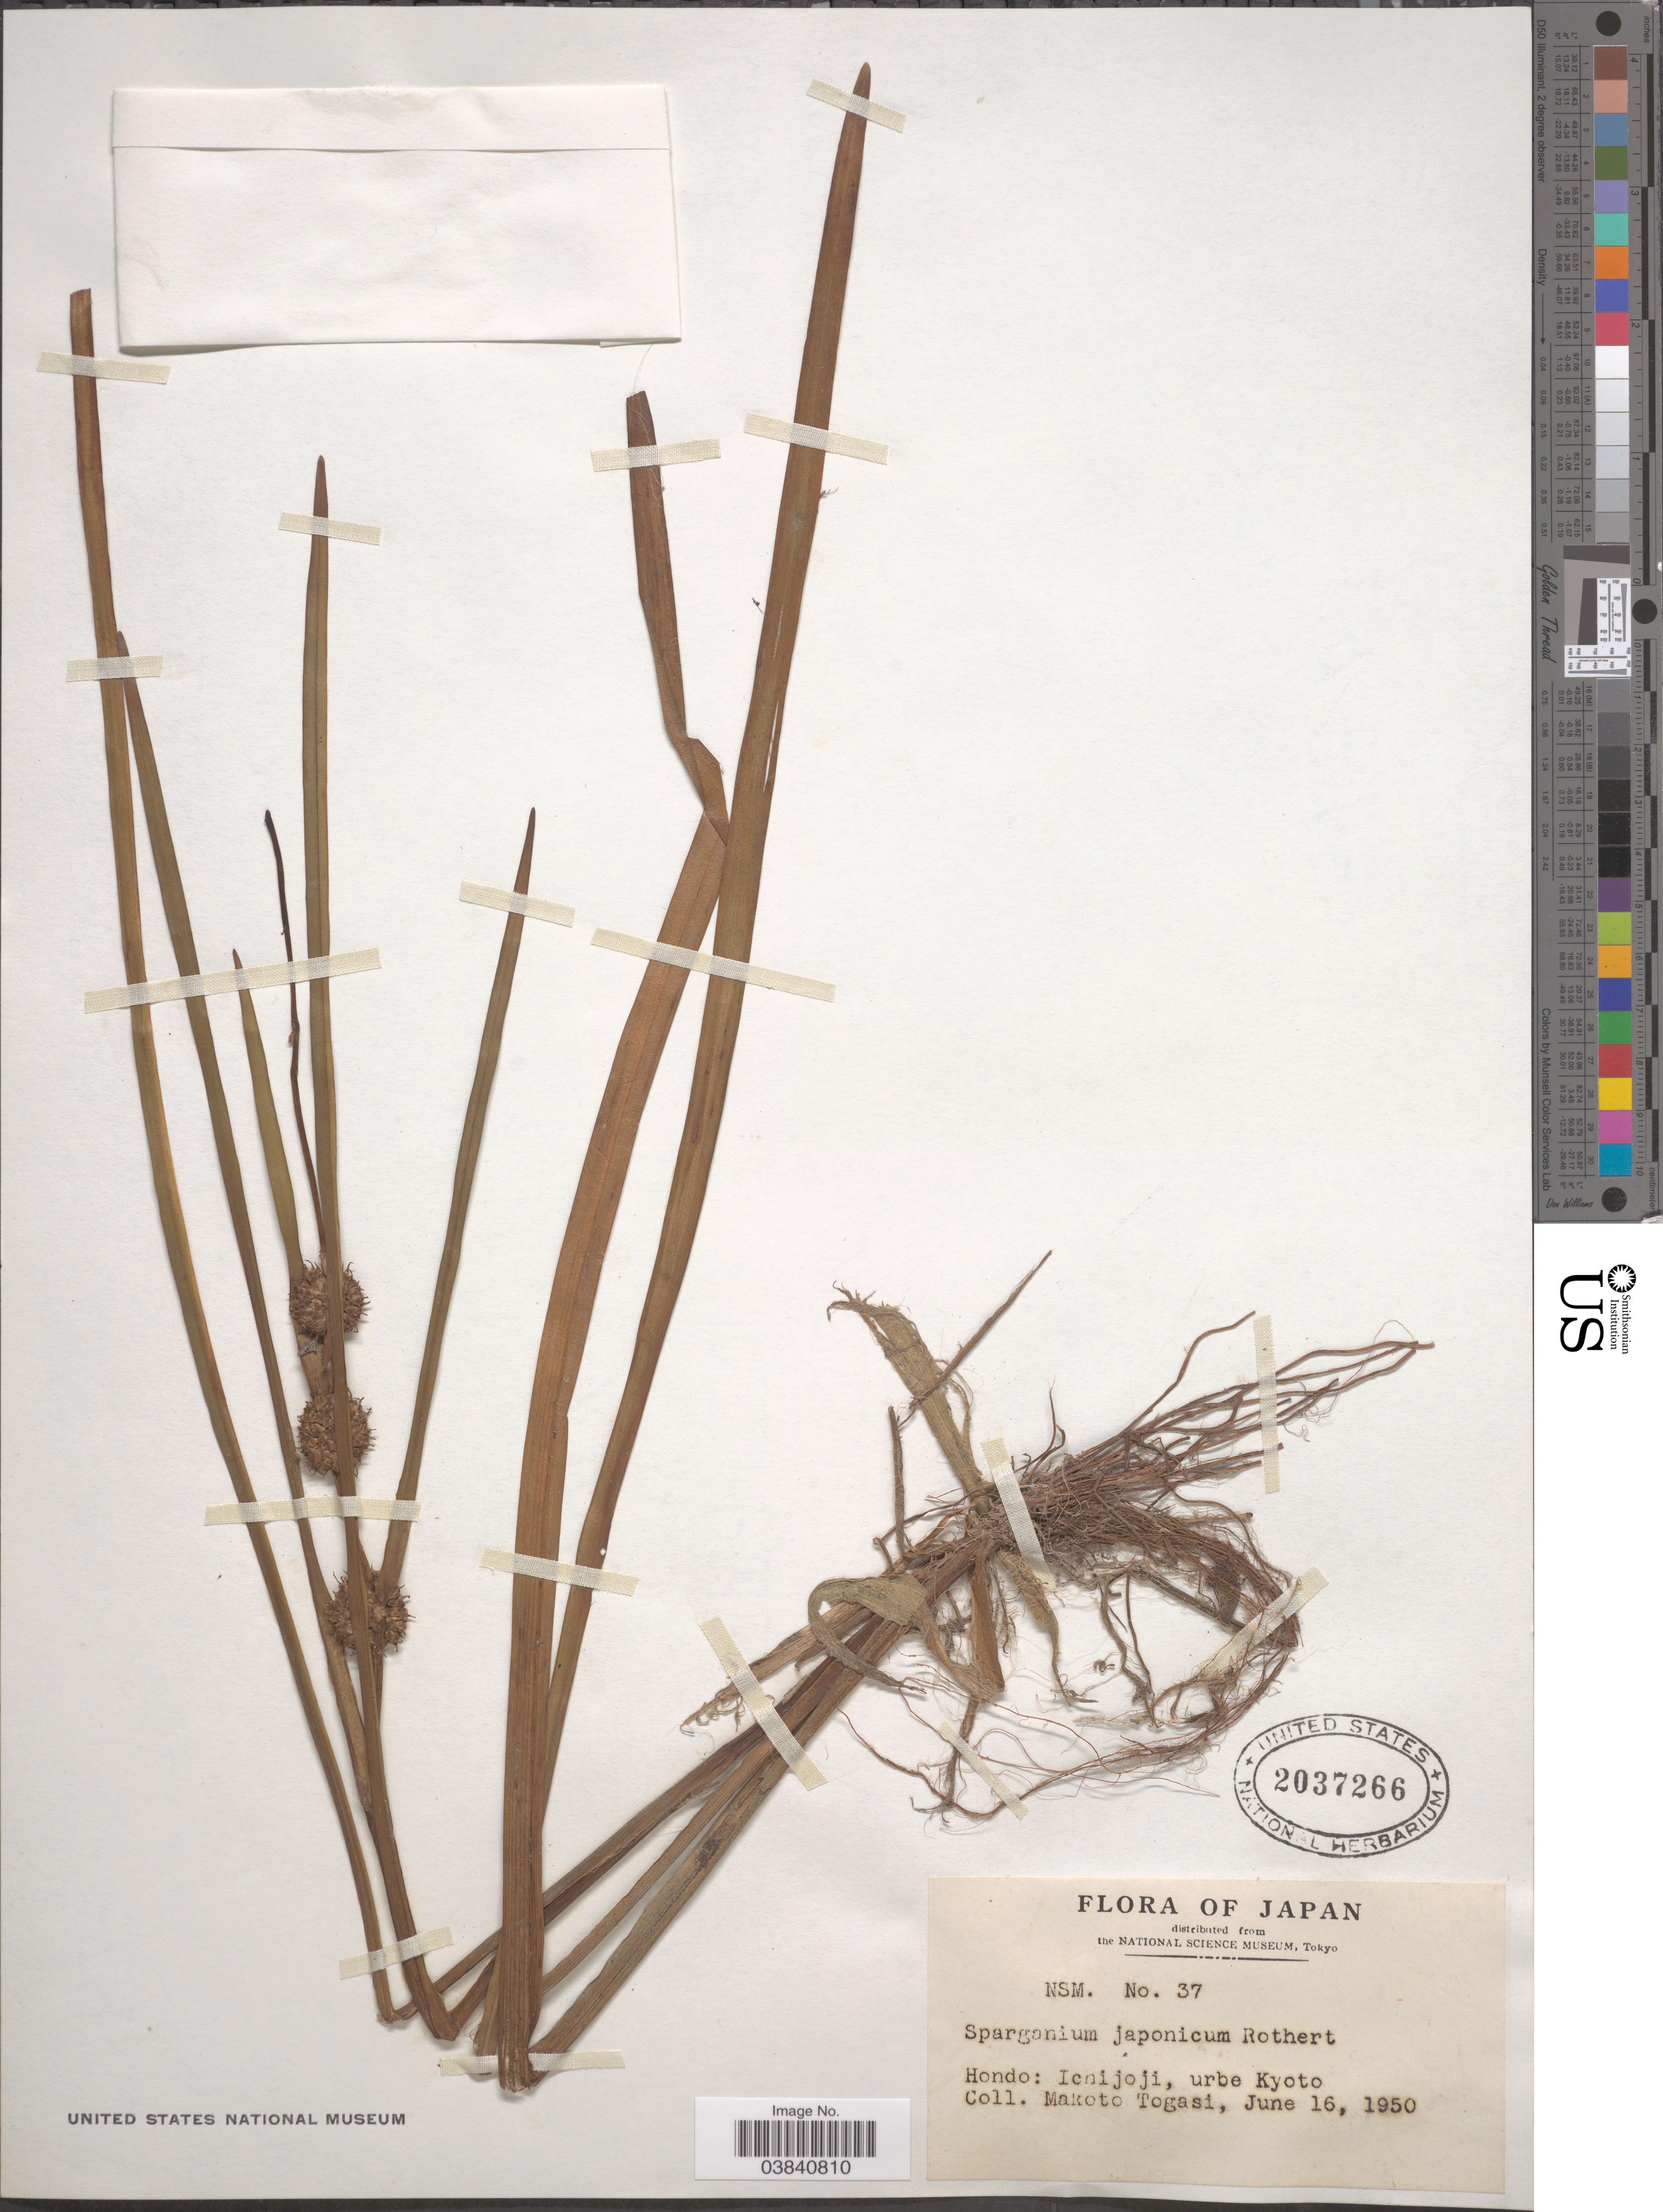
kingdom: Plantae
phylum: Tracheophyta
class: Liliopsida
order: Poales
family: Typhaceae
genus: Sparganium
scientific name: Sparganium japonicum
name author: Rothert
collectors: M. Togasi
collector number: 37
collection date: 1950-06-16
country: Japan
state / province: Kyoto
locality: Hondo: Ichijoji, urbe Kyoto.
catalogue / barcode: US 2037266